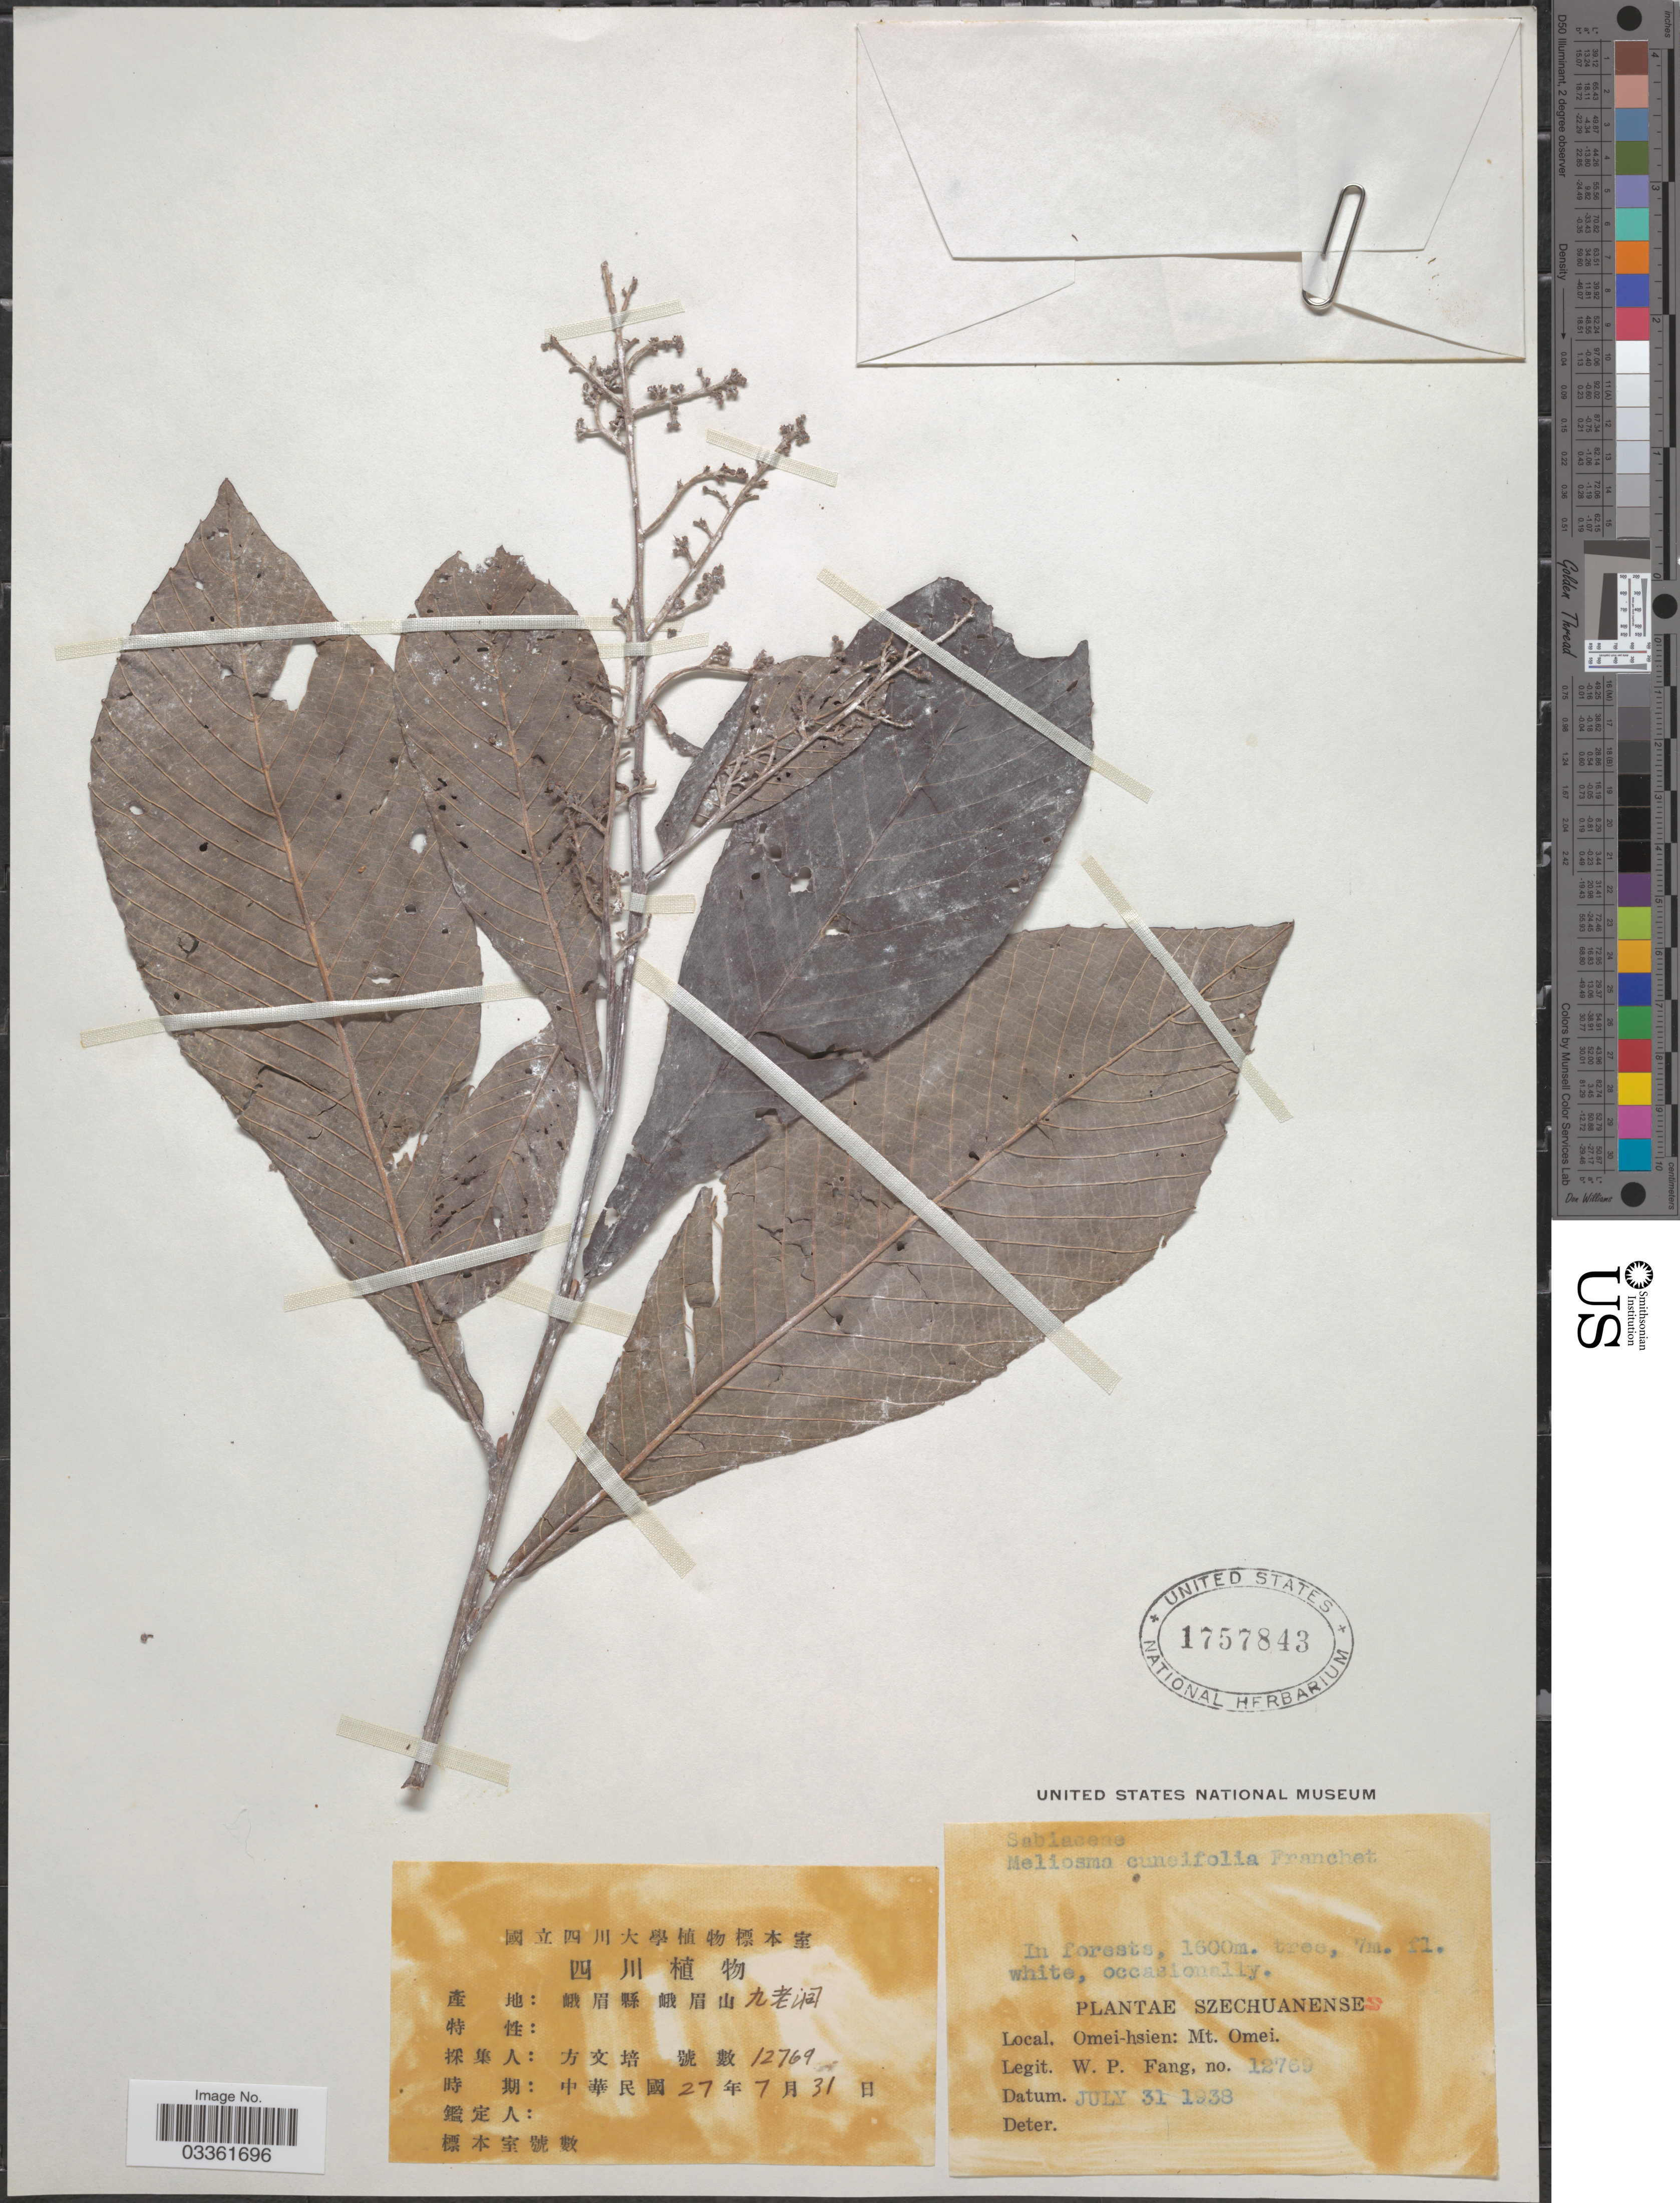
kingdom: Plantae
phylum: Tracheophyta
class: Magnoliopsida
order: Proteales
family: Sabiaceae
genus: Meliosma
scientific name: Meliosma cuneifolia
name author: Franch.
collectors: W. P. Fang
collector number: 12769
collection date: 1938-07-31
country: China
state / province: Sichuan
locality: Szechuanenses. Omei-hsien: Mt. Omei.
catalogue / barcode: US 1757843